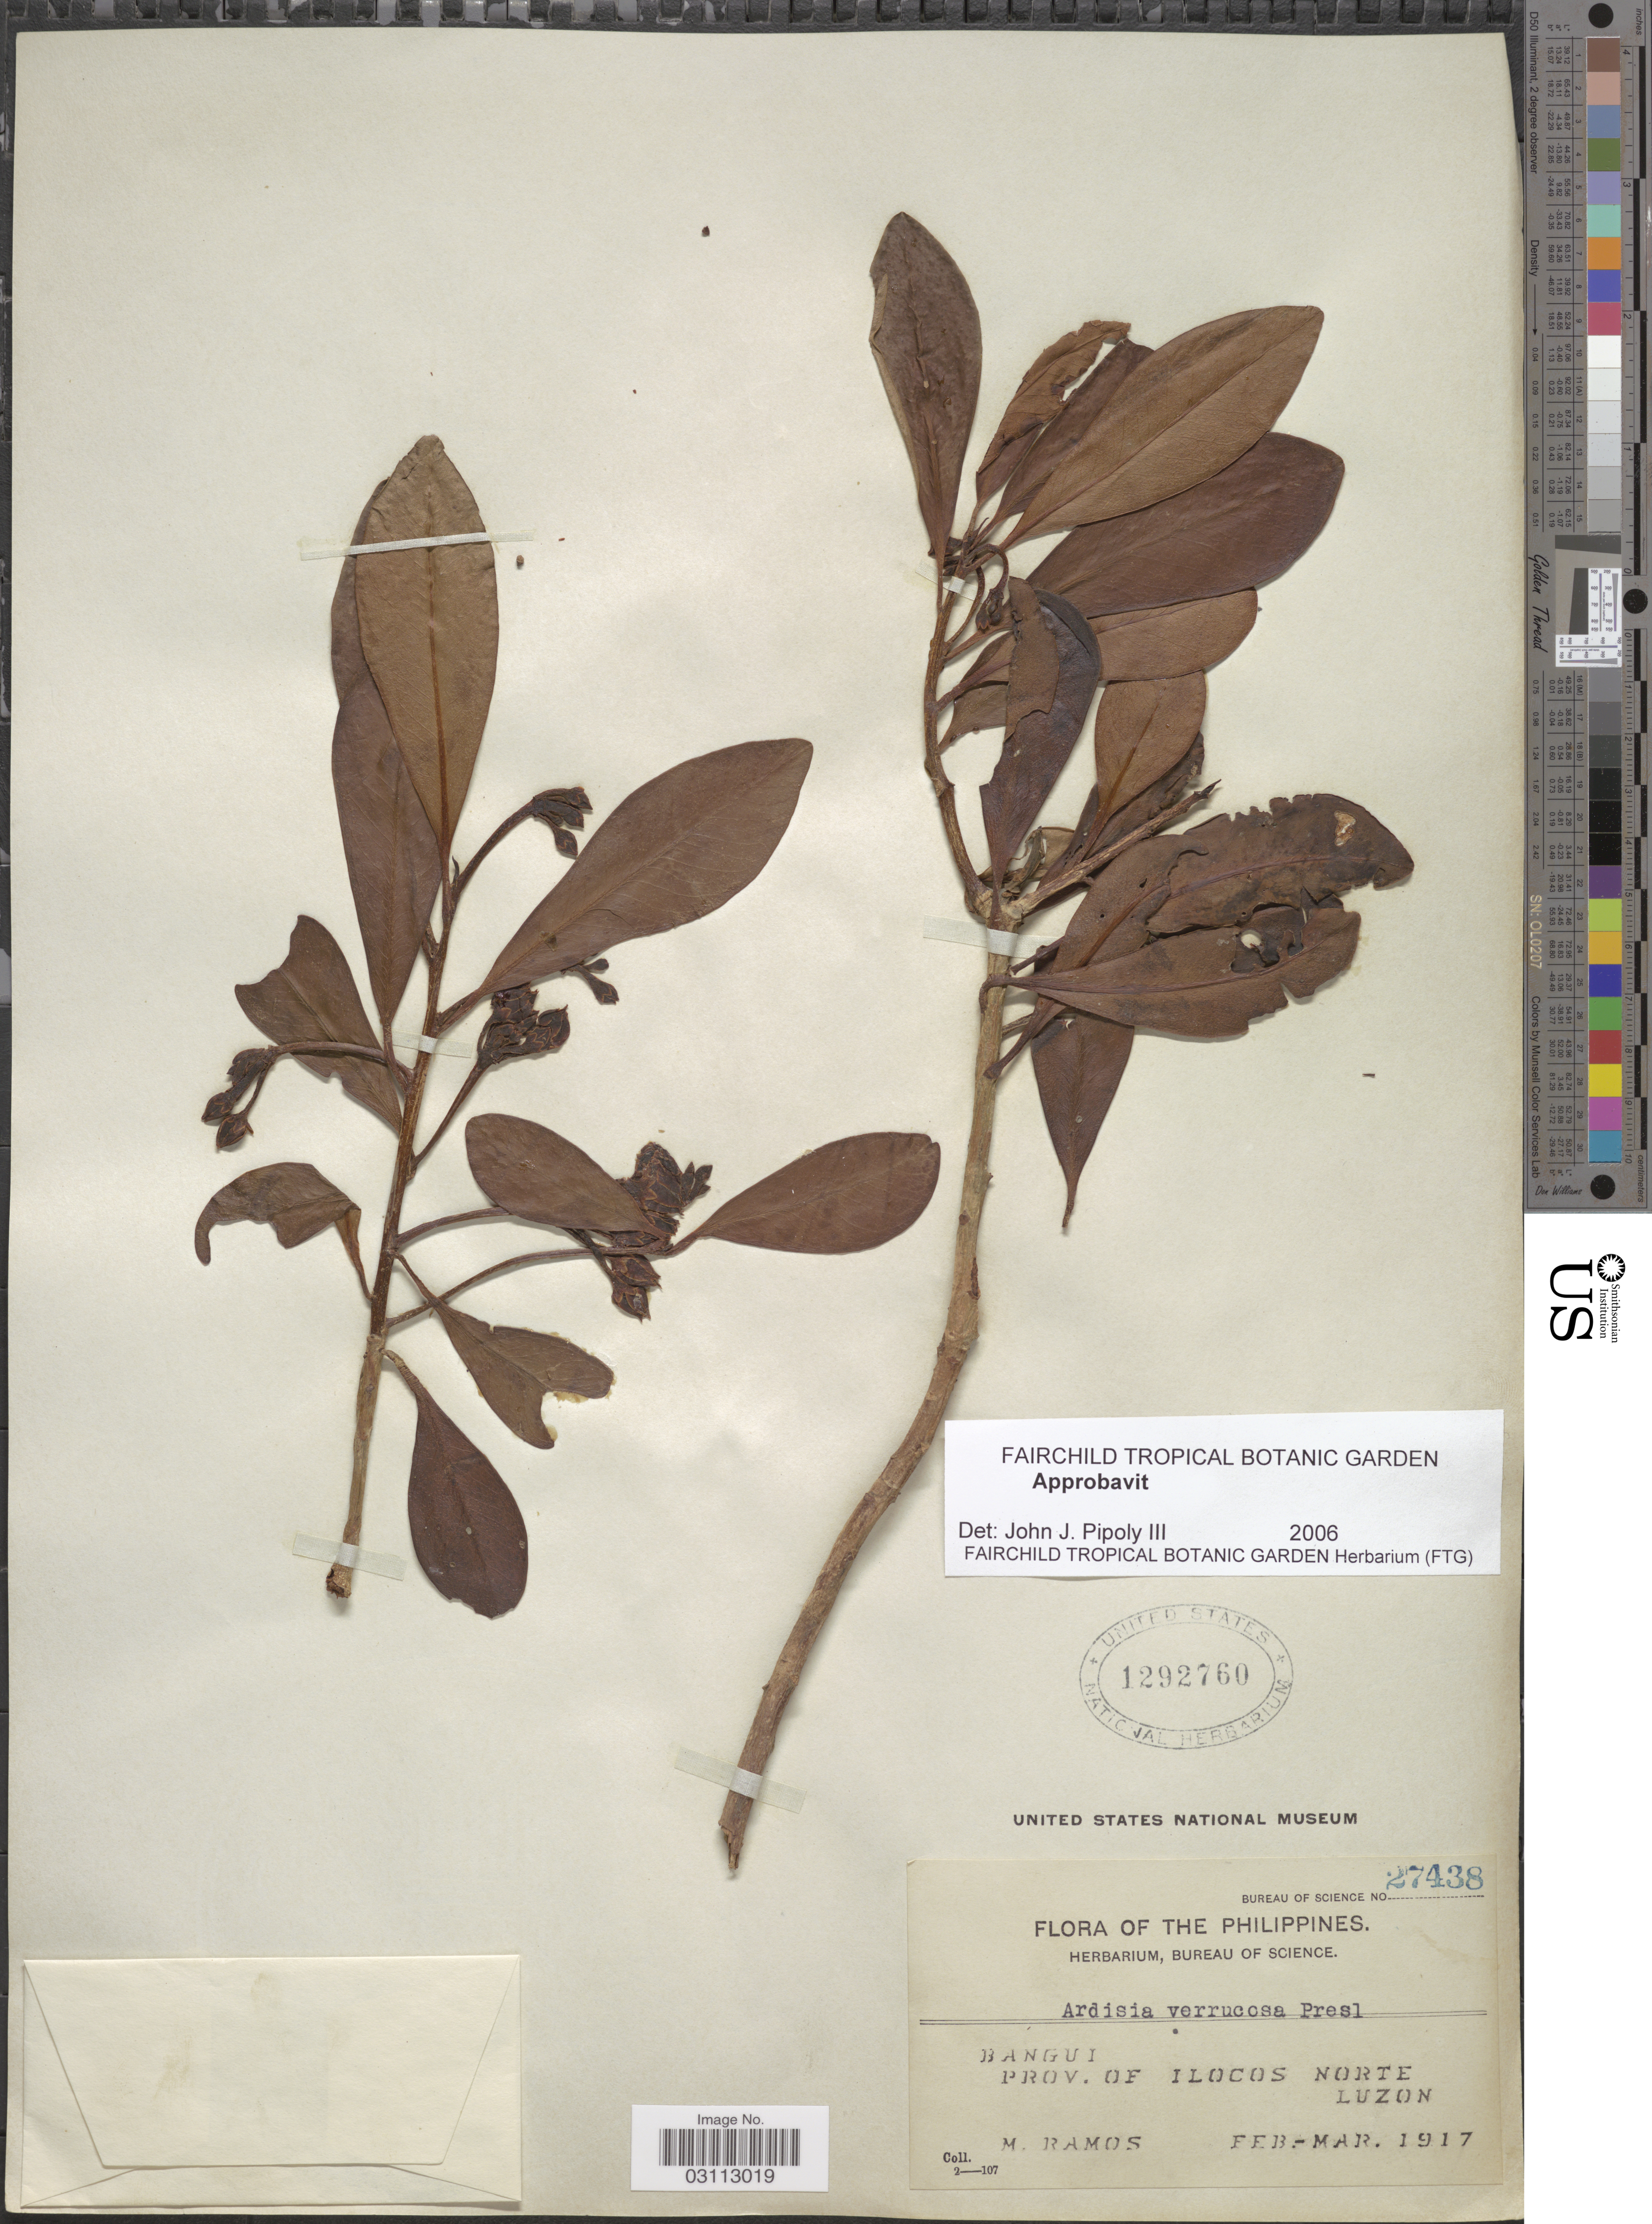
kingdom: Plantae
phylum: Tracheophyta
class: Magnoliopsida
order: Ericales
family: Primulaceae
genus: Ardisia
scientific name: Ardisia verrucosa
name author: C. Presl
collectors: M. Ramos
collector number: Bureau of Science 27438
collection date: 1917-02/1917-03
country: Philippines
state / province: Ilocos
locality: Bangui. Prov. of Ilocos Norte. Luzon.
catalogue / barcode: US 1292760